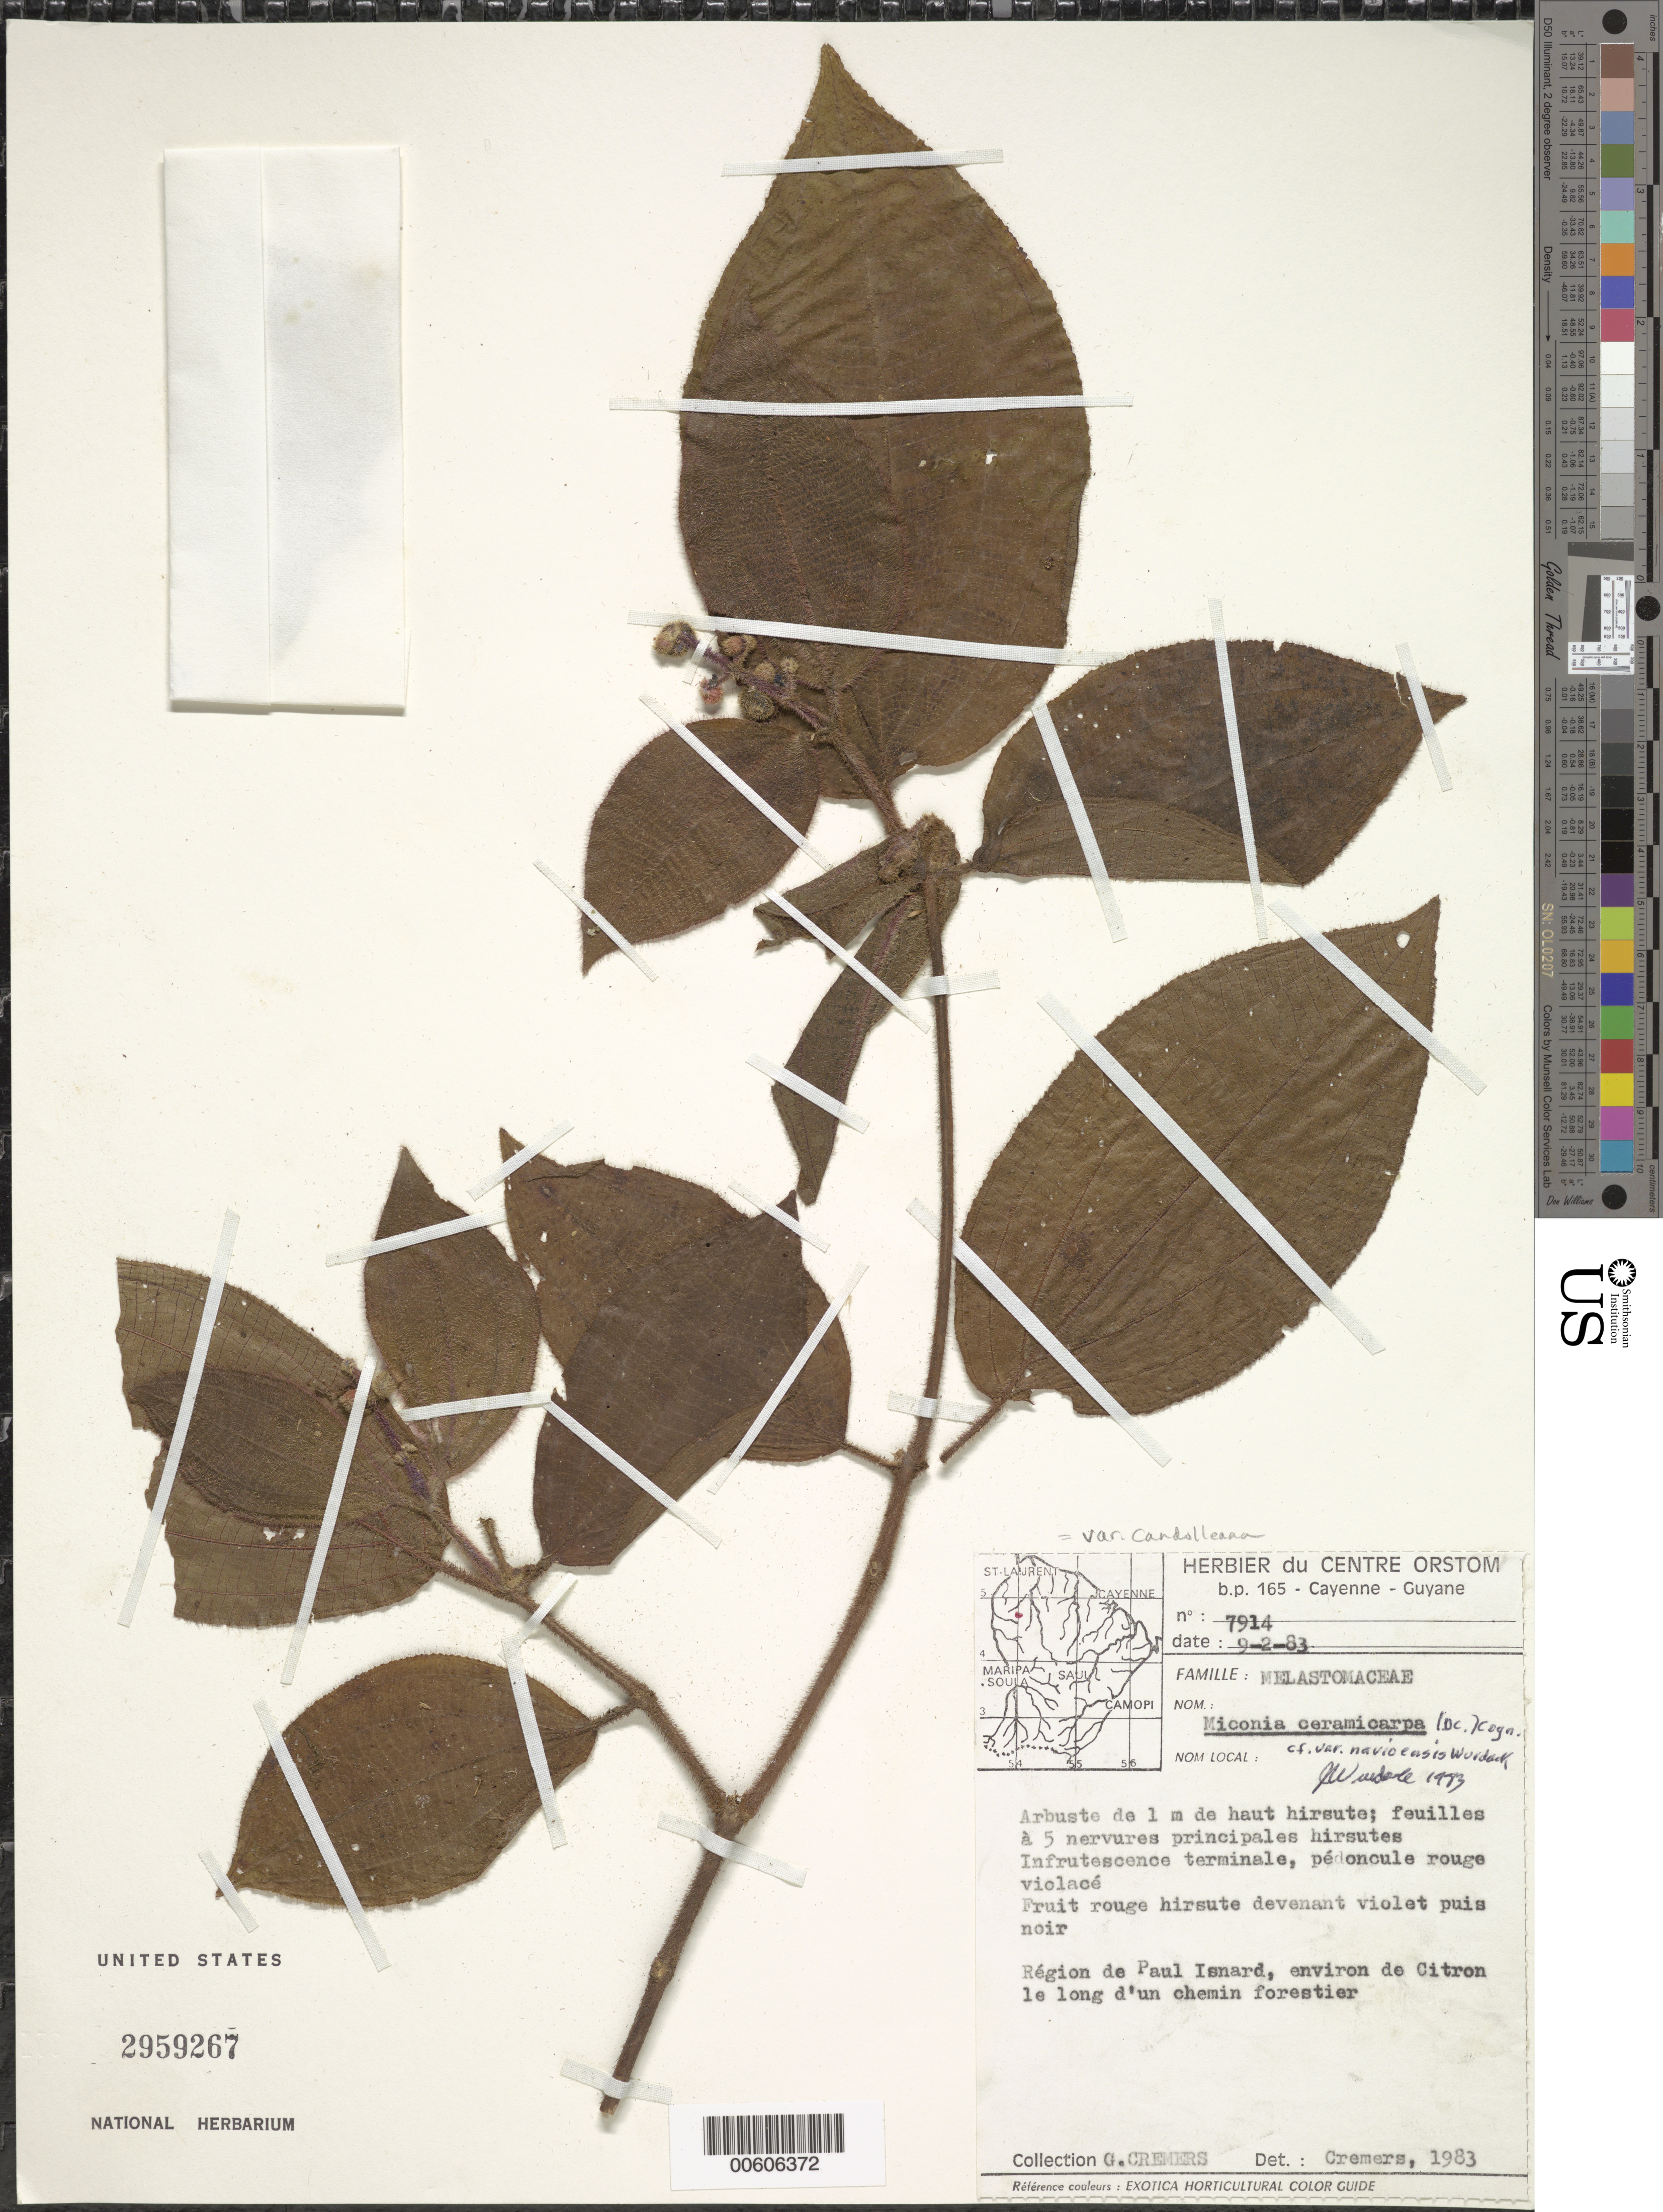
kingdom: Plantae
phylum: Tracheophyta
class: Magnoliopsida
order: Myrtales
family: Melastomataceae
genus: Miconia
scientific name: Miconia ceramicarpa var. candolleana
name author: Cogn.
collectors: G. Cremers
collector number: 7914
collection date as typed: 9-Feb-83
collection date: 1983-02-09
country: French Guiana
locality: Paul Isnard région, env. de Citron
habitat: Le long d'un chemin forestier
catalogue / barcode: US 2959267